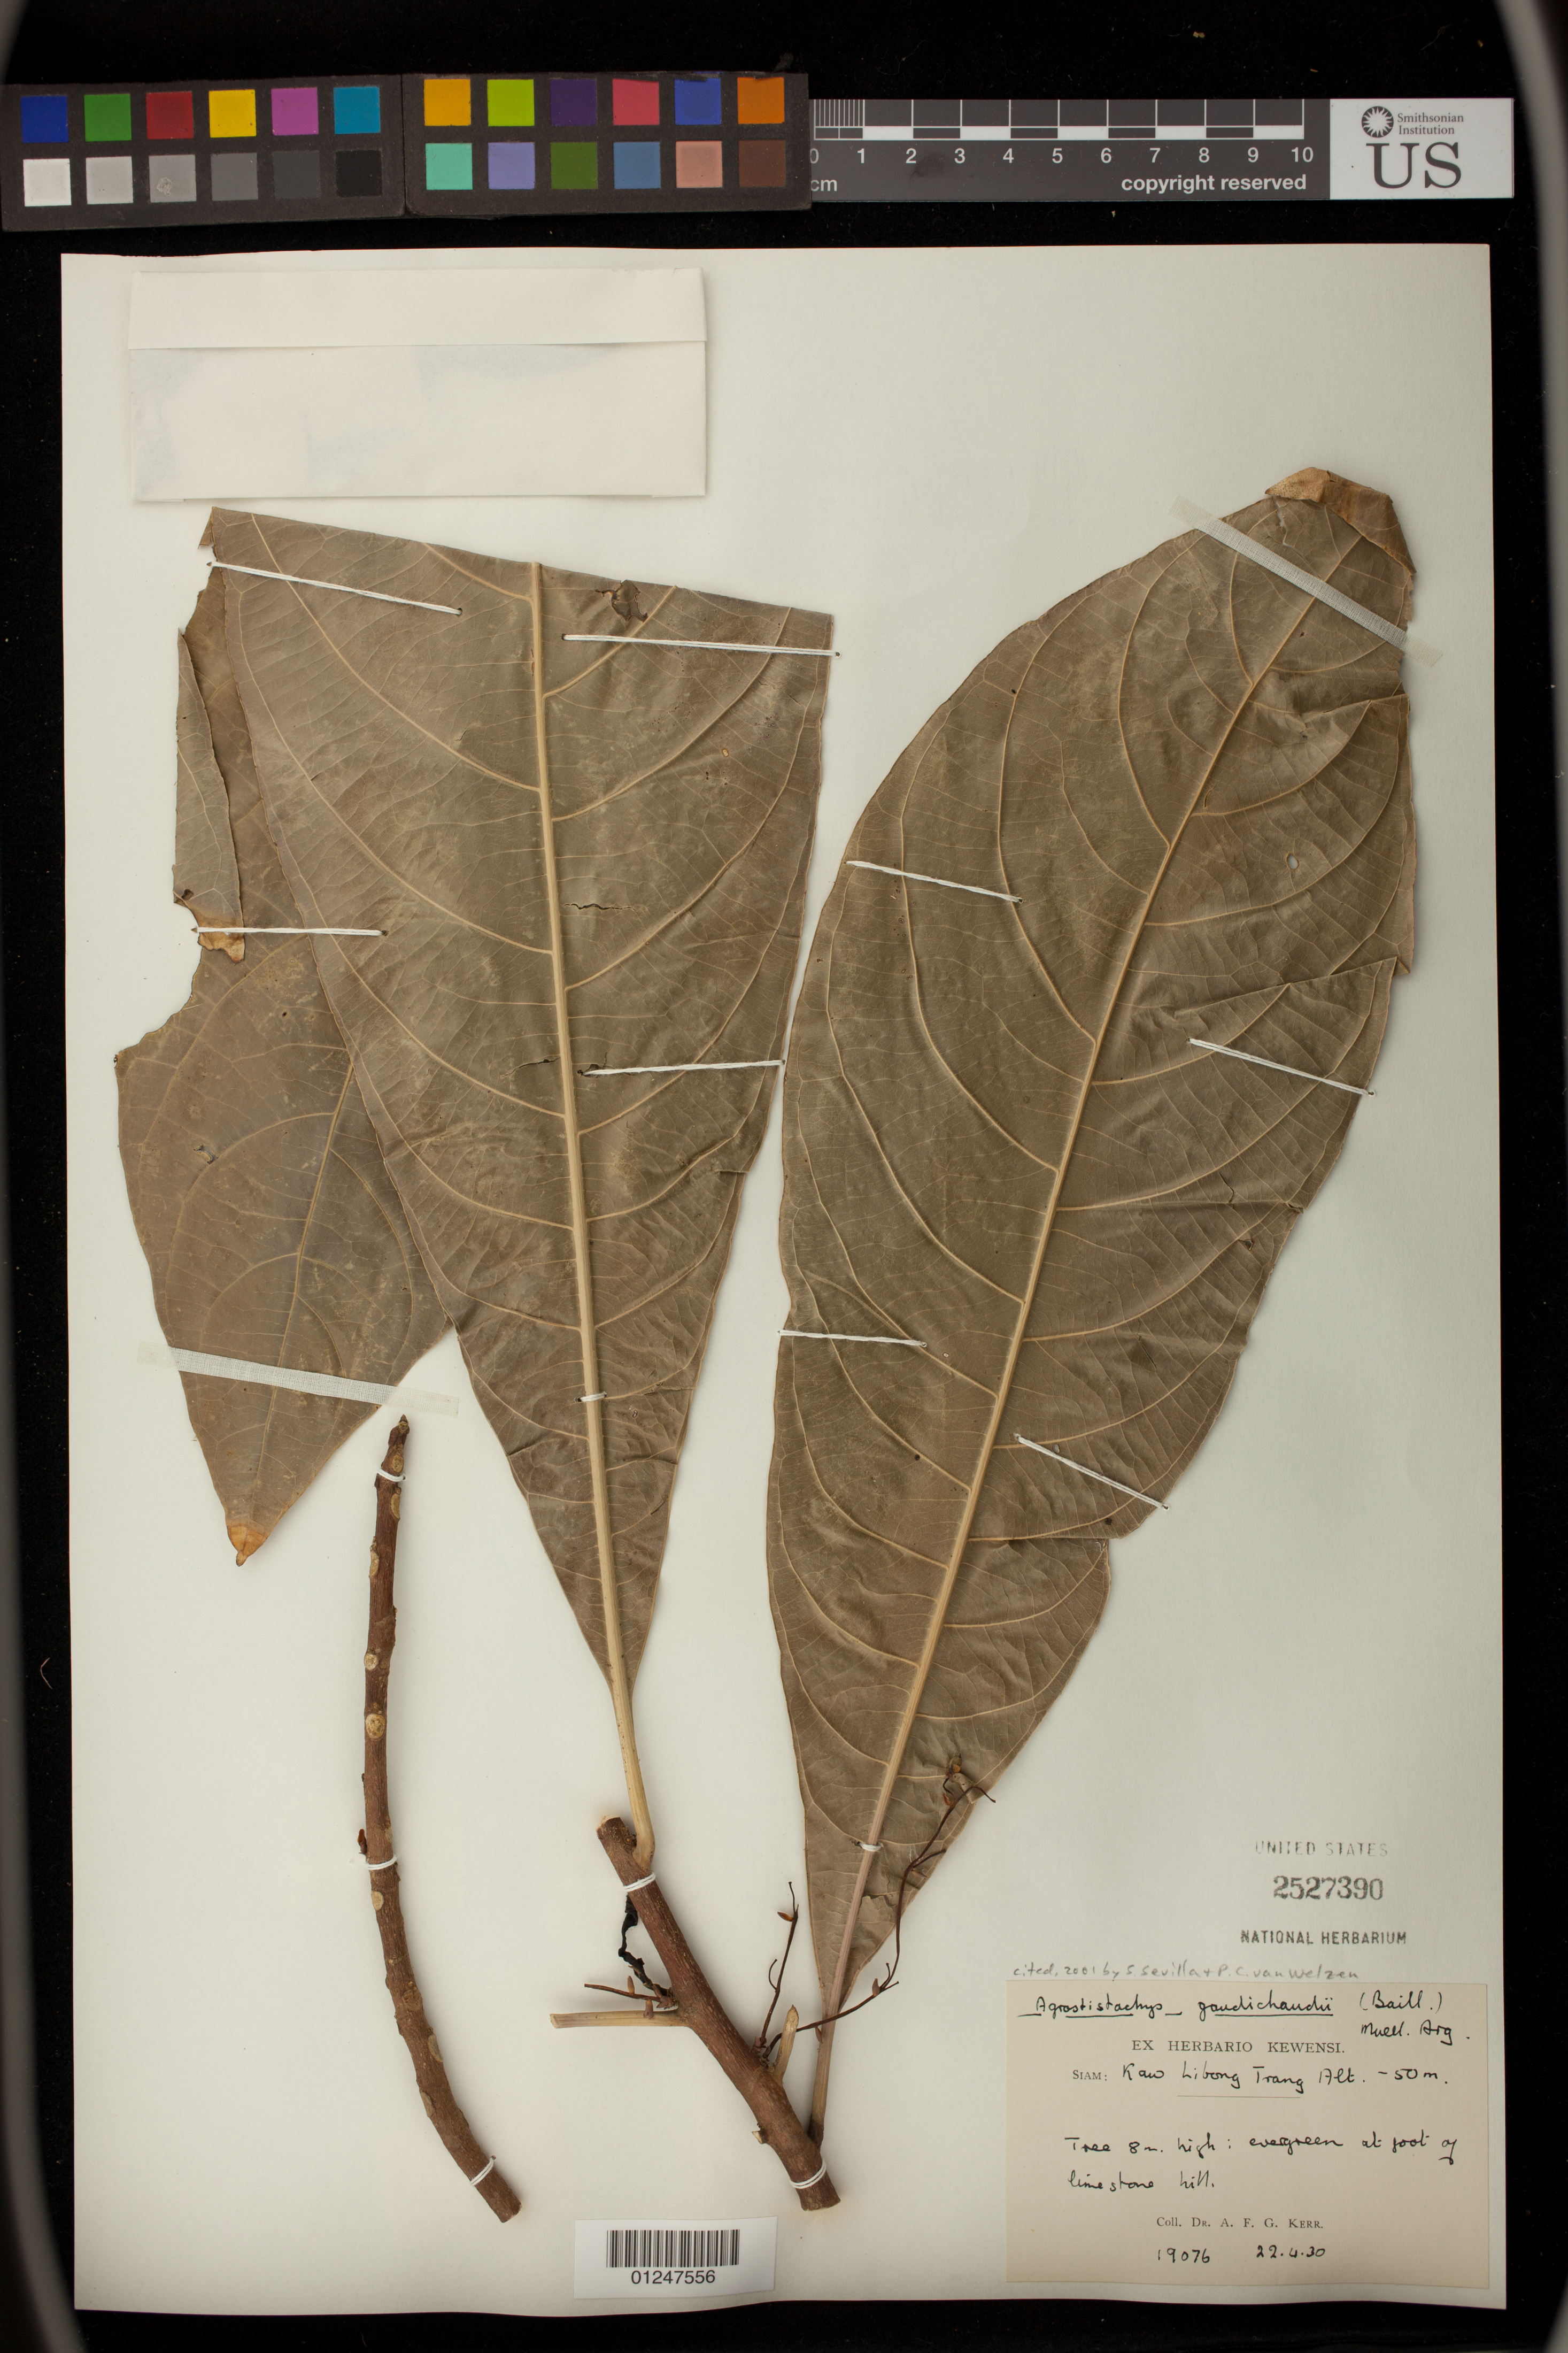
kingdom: Plantae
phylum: Tracheophyta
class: Magnoliopsida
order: Malpighiales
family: Euphorbiaceae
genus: Agrostistachys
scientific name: Agrostistachys gaudichaudii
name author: Baill. ex Müll. Arg.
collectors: A. F. G. Kerr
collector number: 19076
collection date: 1930-04-22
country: Thailand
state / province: Trang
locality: Kau Libong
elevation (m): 0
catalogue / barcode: US 2527390